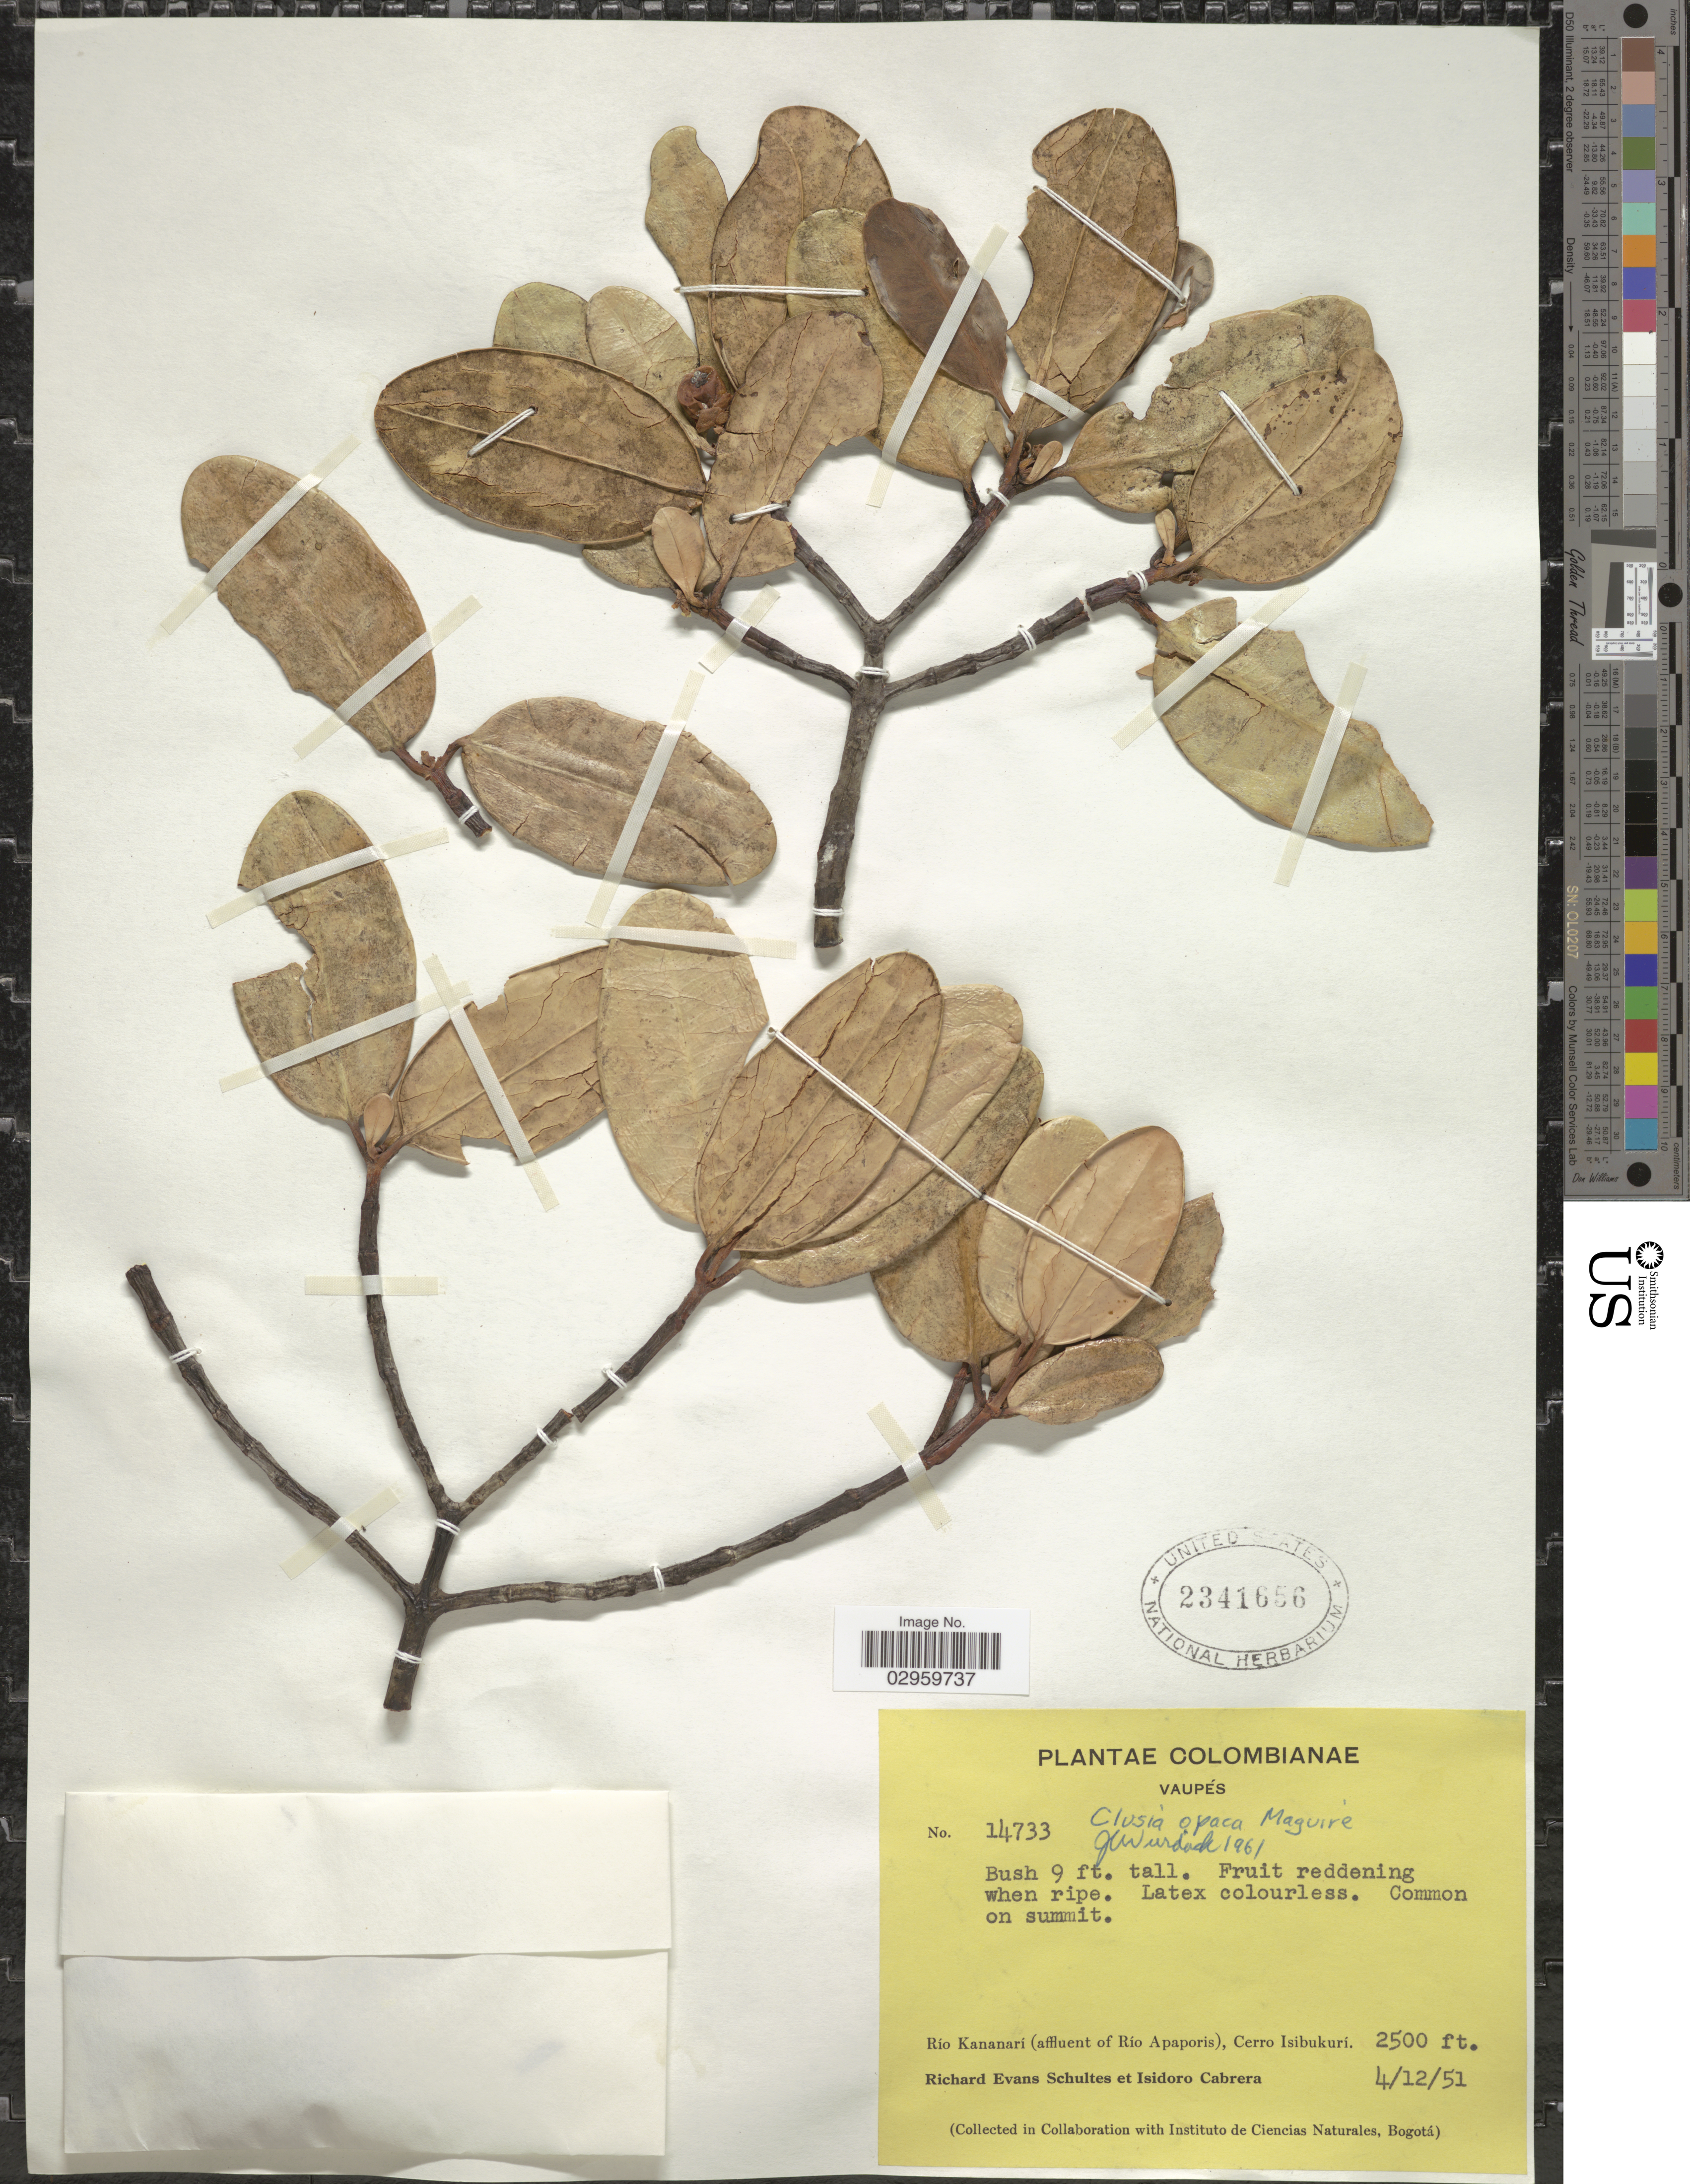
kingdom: Plantae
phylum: Tracheophyta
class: Magnoliopsida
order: Malpighiales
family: Clusiaceae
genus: Clusia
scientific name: Clusia opaca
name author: Maguire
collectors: R. E. Schultes & I. Cabrera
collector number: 14733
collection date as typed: Transcribed d/m/y: 12/4/51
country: Colombia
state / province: Vaupés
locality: Río Kananarí (affluent of Río Apaporis), Cerro Isibukurí.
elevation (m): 762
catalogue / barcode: US 2341656